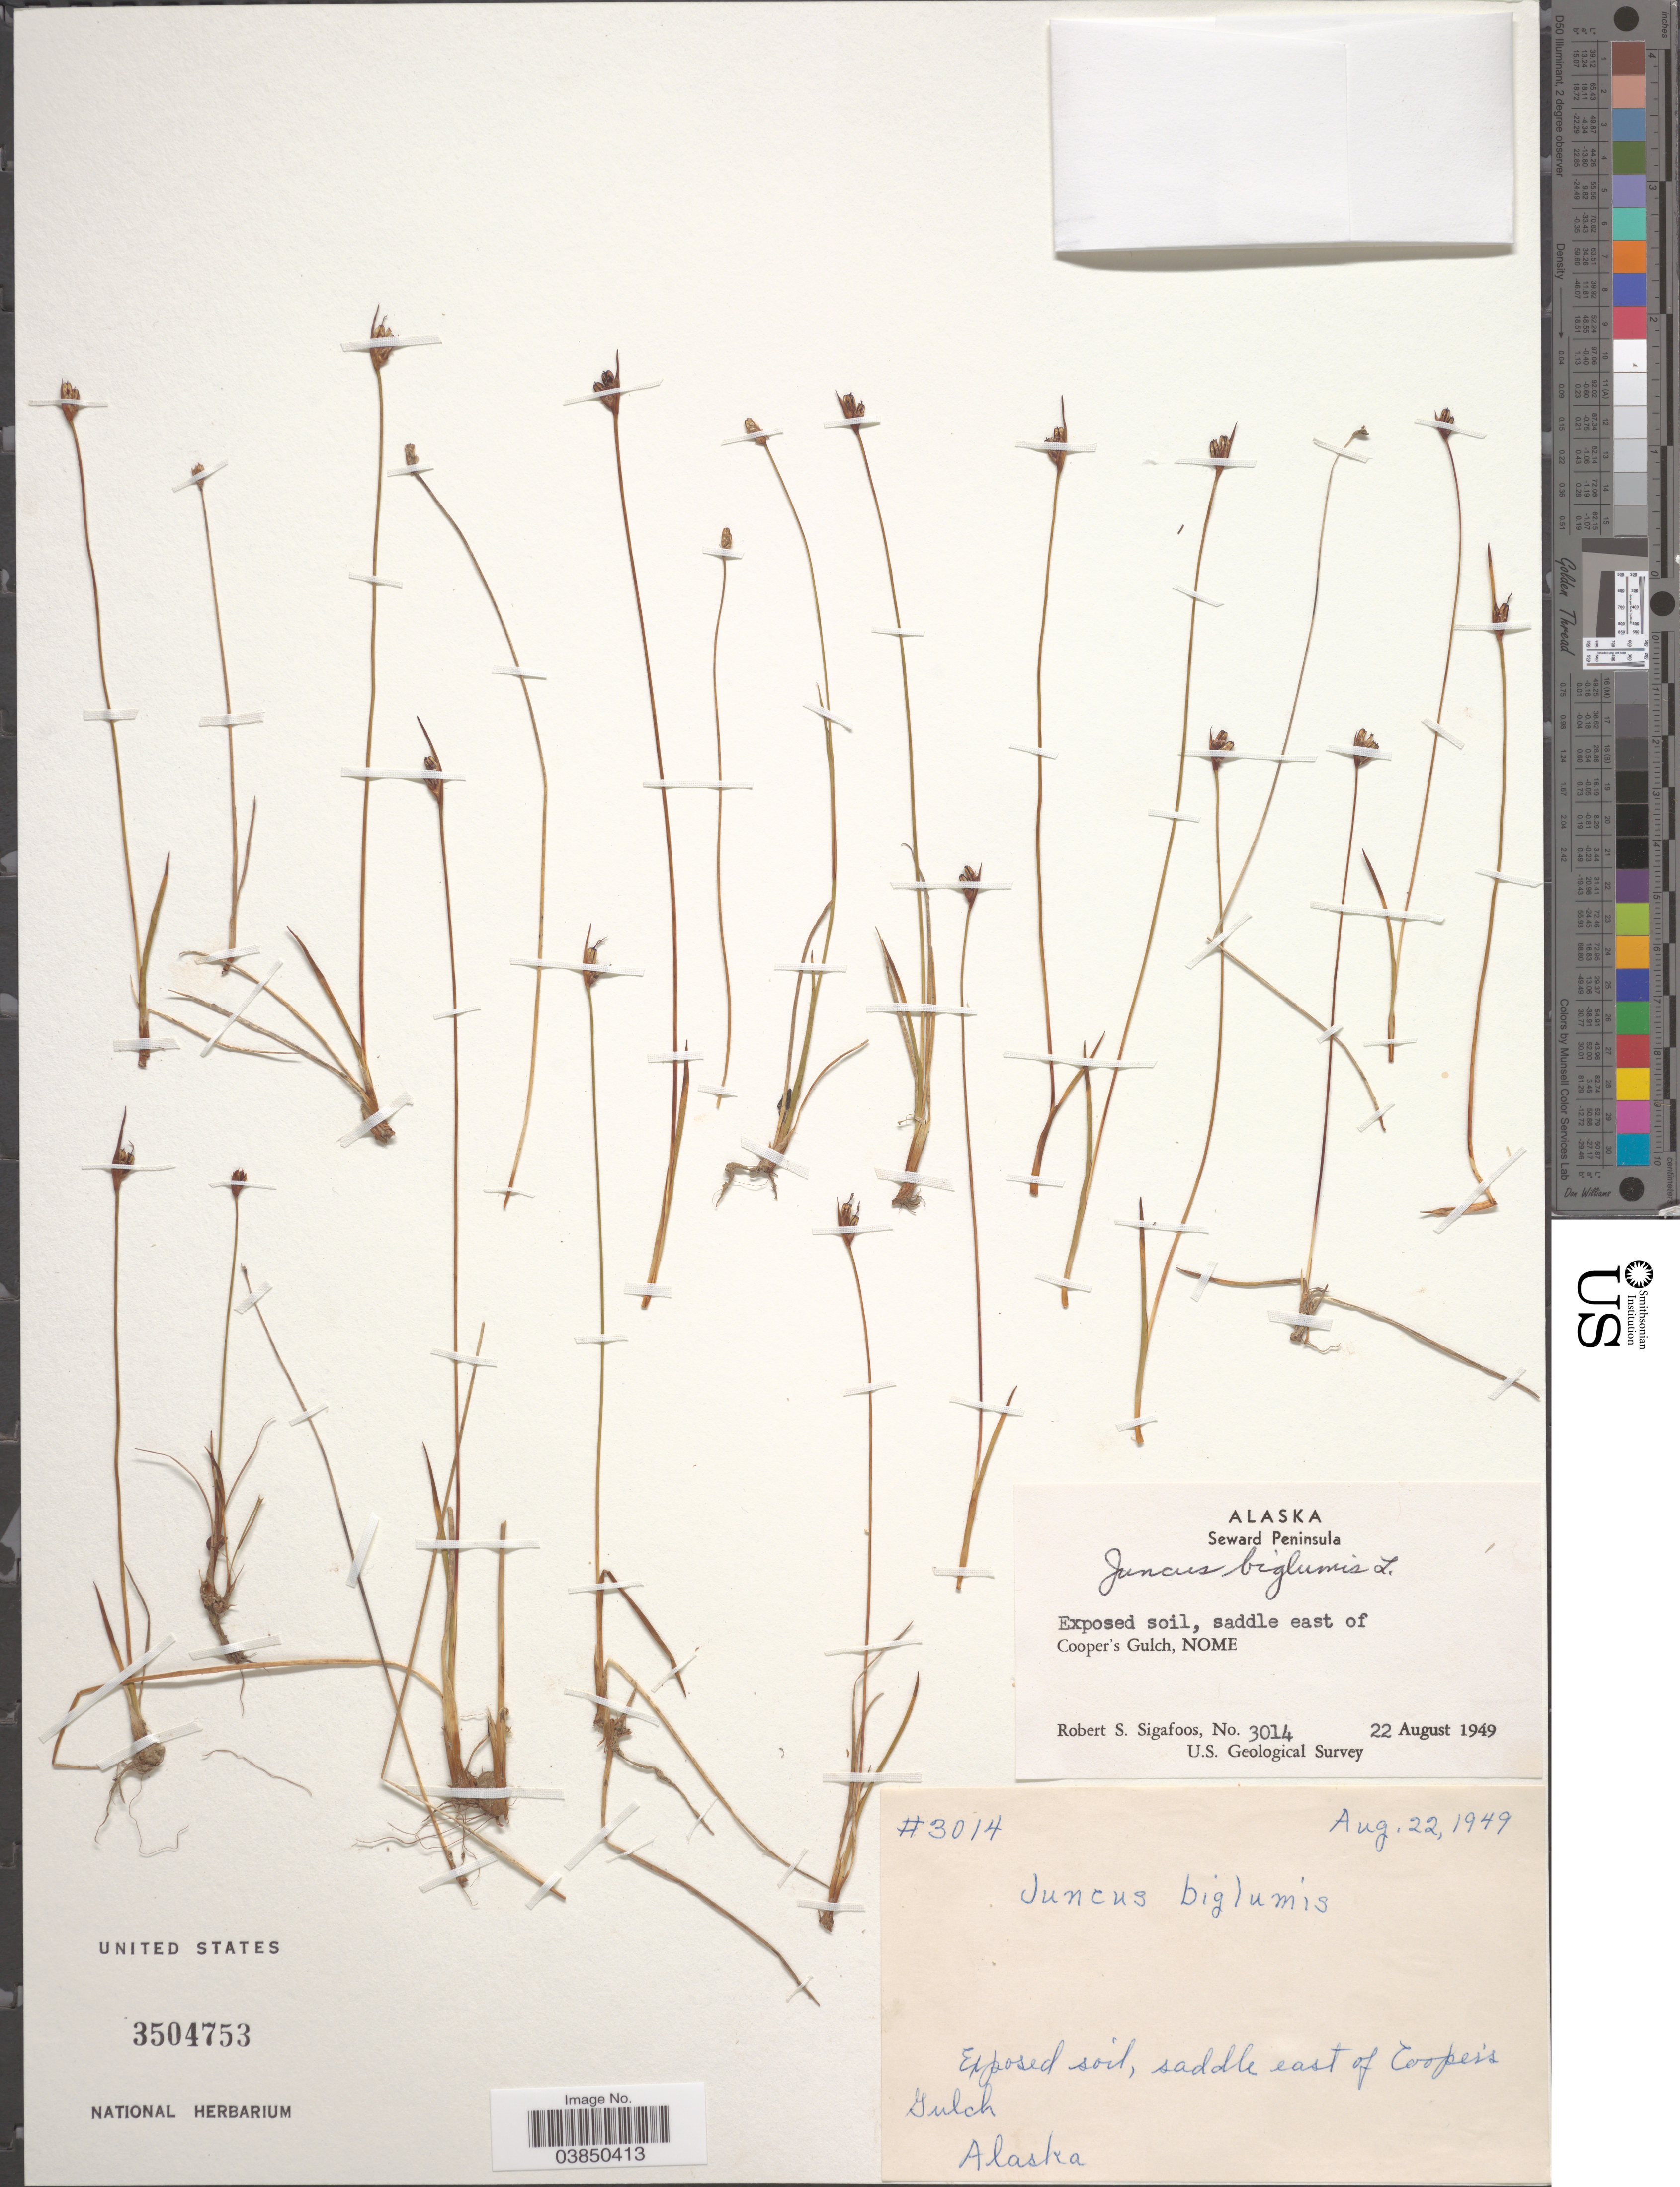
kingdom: Plantae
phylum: Tracheophyta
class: Liliopsida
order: Poales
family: Juncaceae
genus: Juncus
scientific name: Juncus biglumis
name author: L.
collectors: R. Sigafoos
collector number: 3014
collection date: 1949-08-22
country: United States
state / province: Alaska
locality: Seward Peninsula. Saddle east of Cooper's Gulch, Nome.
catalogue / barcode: US 3504753